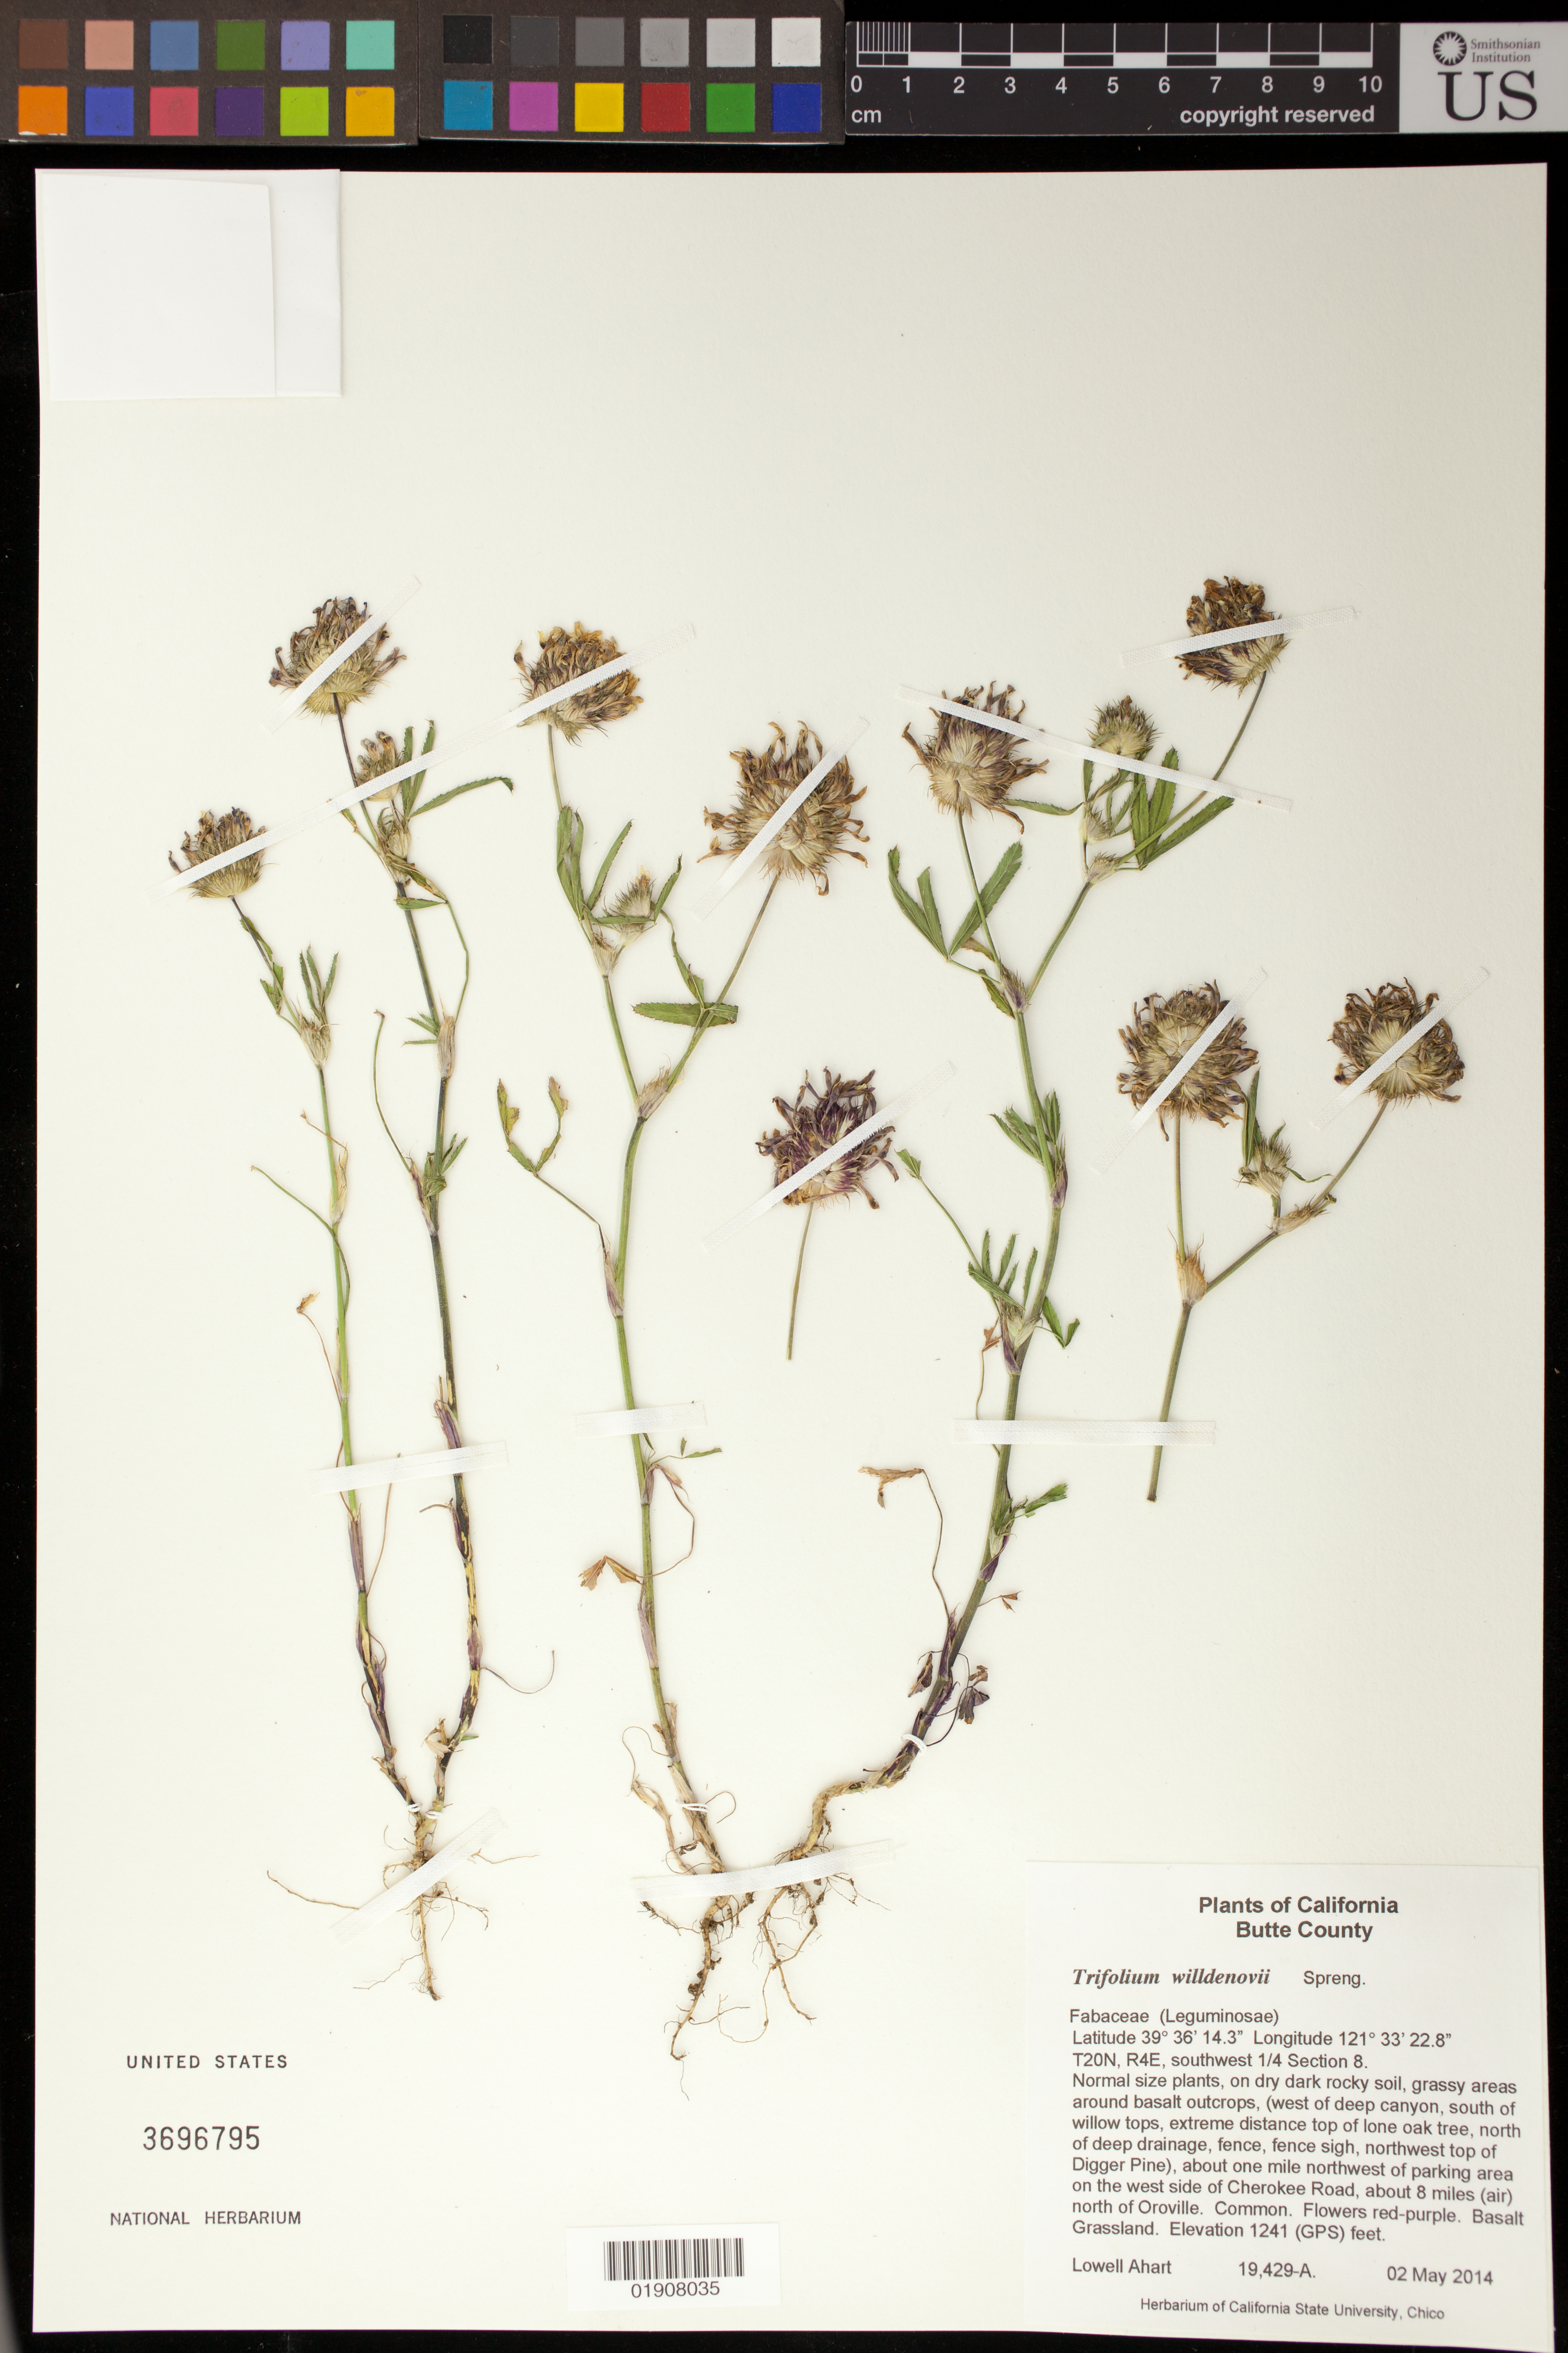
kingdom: Plantae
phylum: Tracheophyta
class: Magnoliopsida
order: Fabales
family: Fabaceae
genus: Trifolium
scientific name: Trifolium willdenovii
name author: Spreng.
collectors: L. Ahart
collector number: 19429-A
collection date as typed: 2 May 2014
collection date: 2014-05-02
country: United States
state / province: California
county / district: Butte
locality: Grassy areas around basalt outcrops, (west of deep canyon, south of willow tops, extreme distance top of lone oak tree, north of drainage, fence, fence sigh, northwest top of Digger Pine), about one mile northwest of parking area on the west side of Cherokee Road, about 8 miles (air) north of Oroville.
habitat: Basalt Grassland.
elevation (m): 378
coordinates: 39 36 14.3 N, 121 33 22.8 W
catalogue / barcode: US 3696795